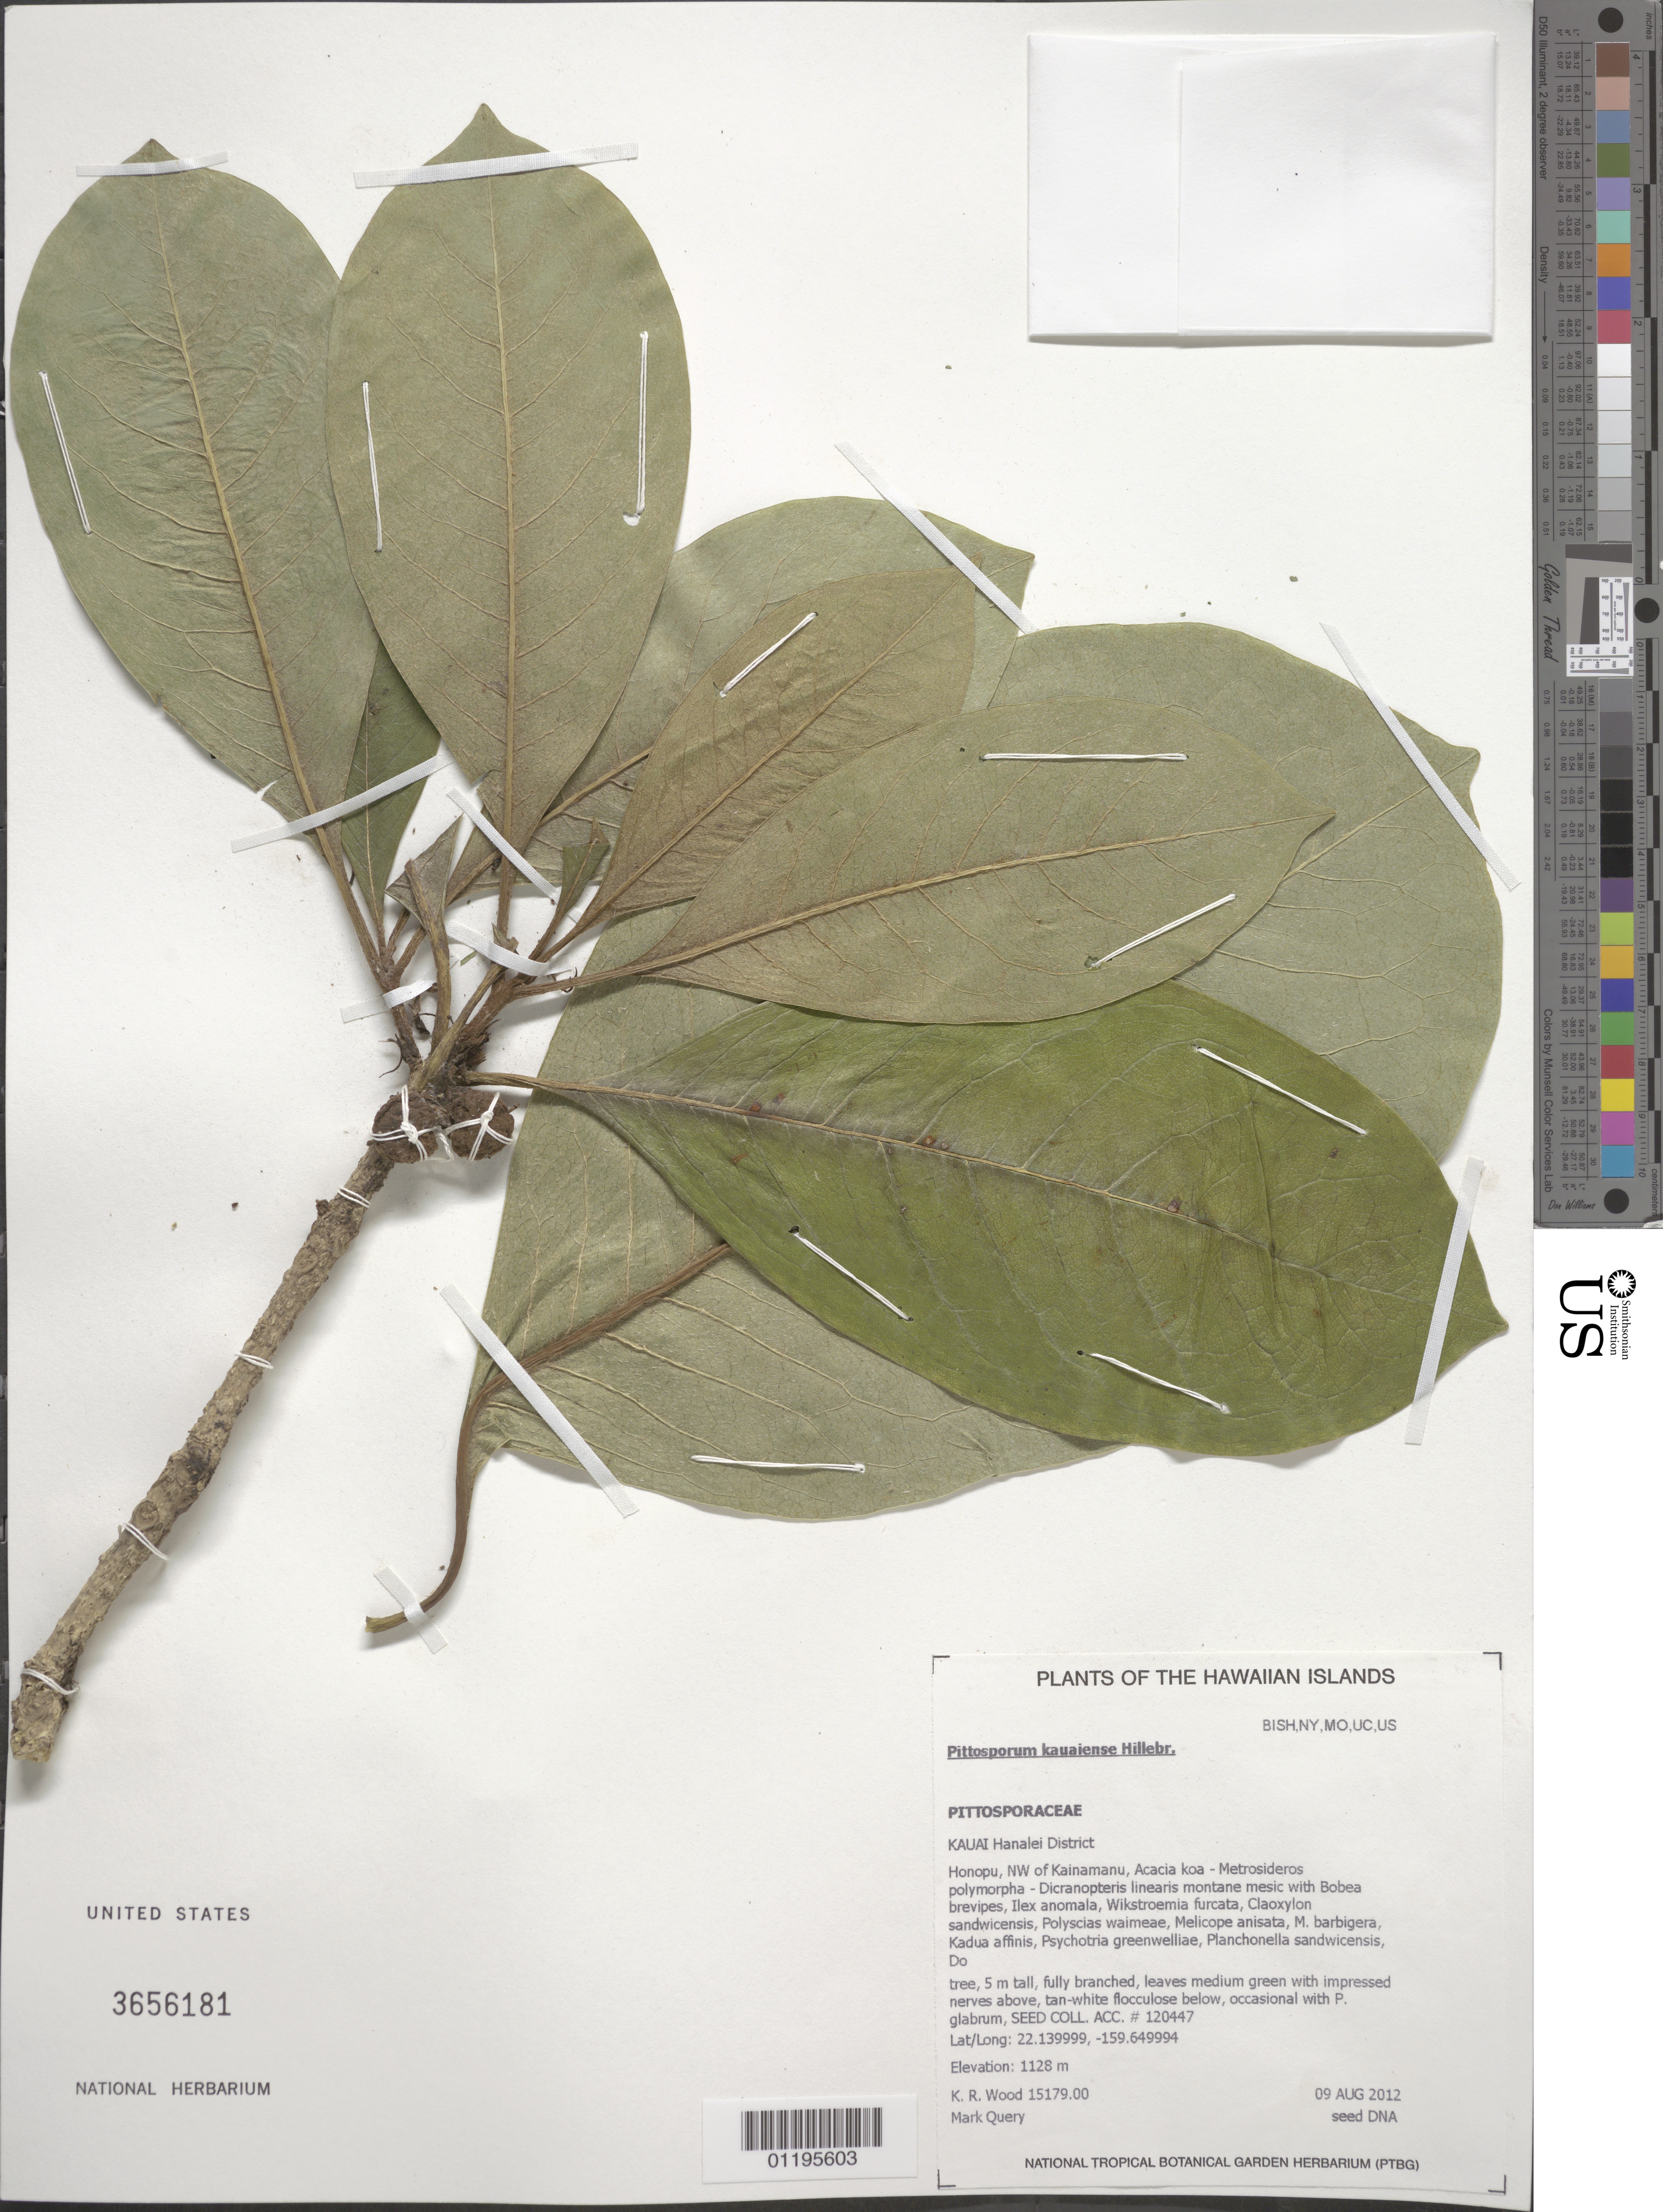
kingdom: Plantae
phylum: Tracheophyta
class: Magnoliopsida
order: Apiales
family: Pittosporaceae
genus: Pittosporum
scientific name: Pittosporum kauaiense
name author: Hillebr.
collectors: K. R. Wood & M. Query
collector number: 15179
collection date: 2012-08-09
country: United States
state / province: Hawaii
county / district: Kauai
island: Kaua'i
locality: Hanalei District, Honopu, NW of Kainamanu.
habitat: Montane mesic forest.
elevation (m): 1128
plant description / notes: Seed collected, NTBG #120447.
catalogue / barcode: US 3656181